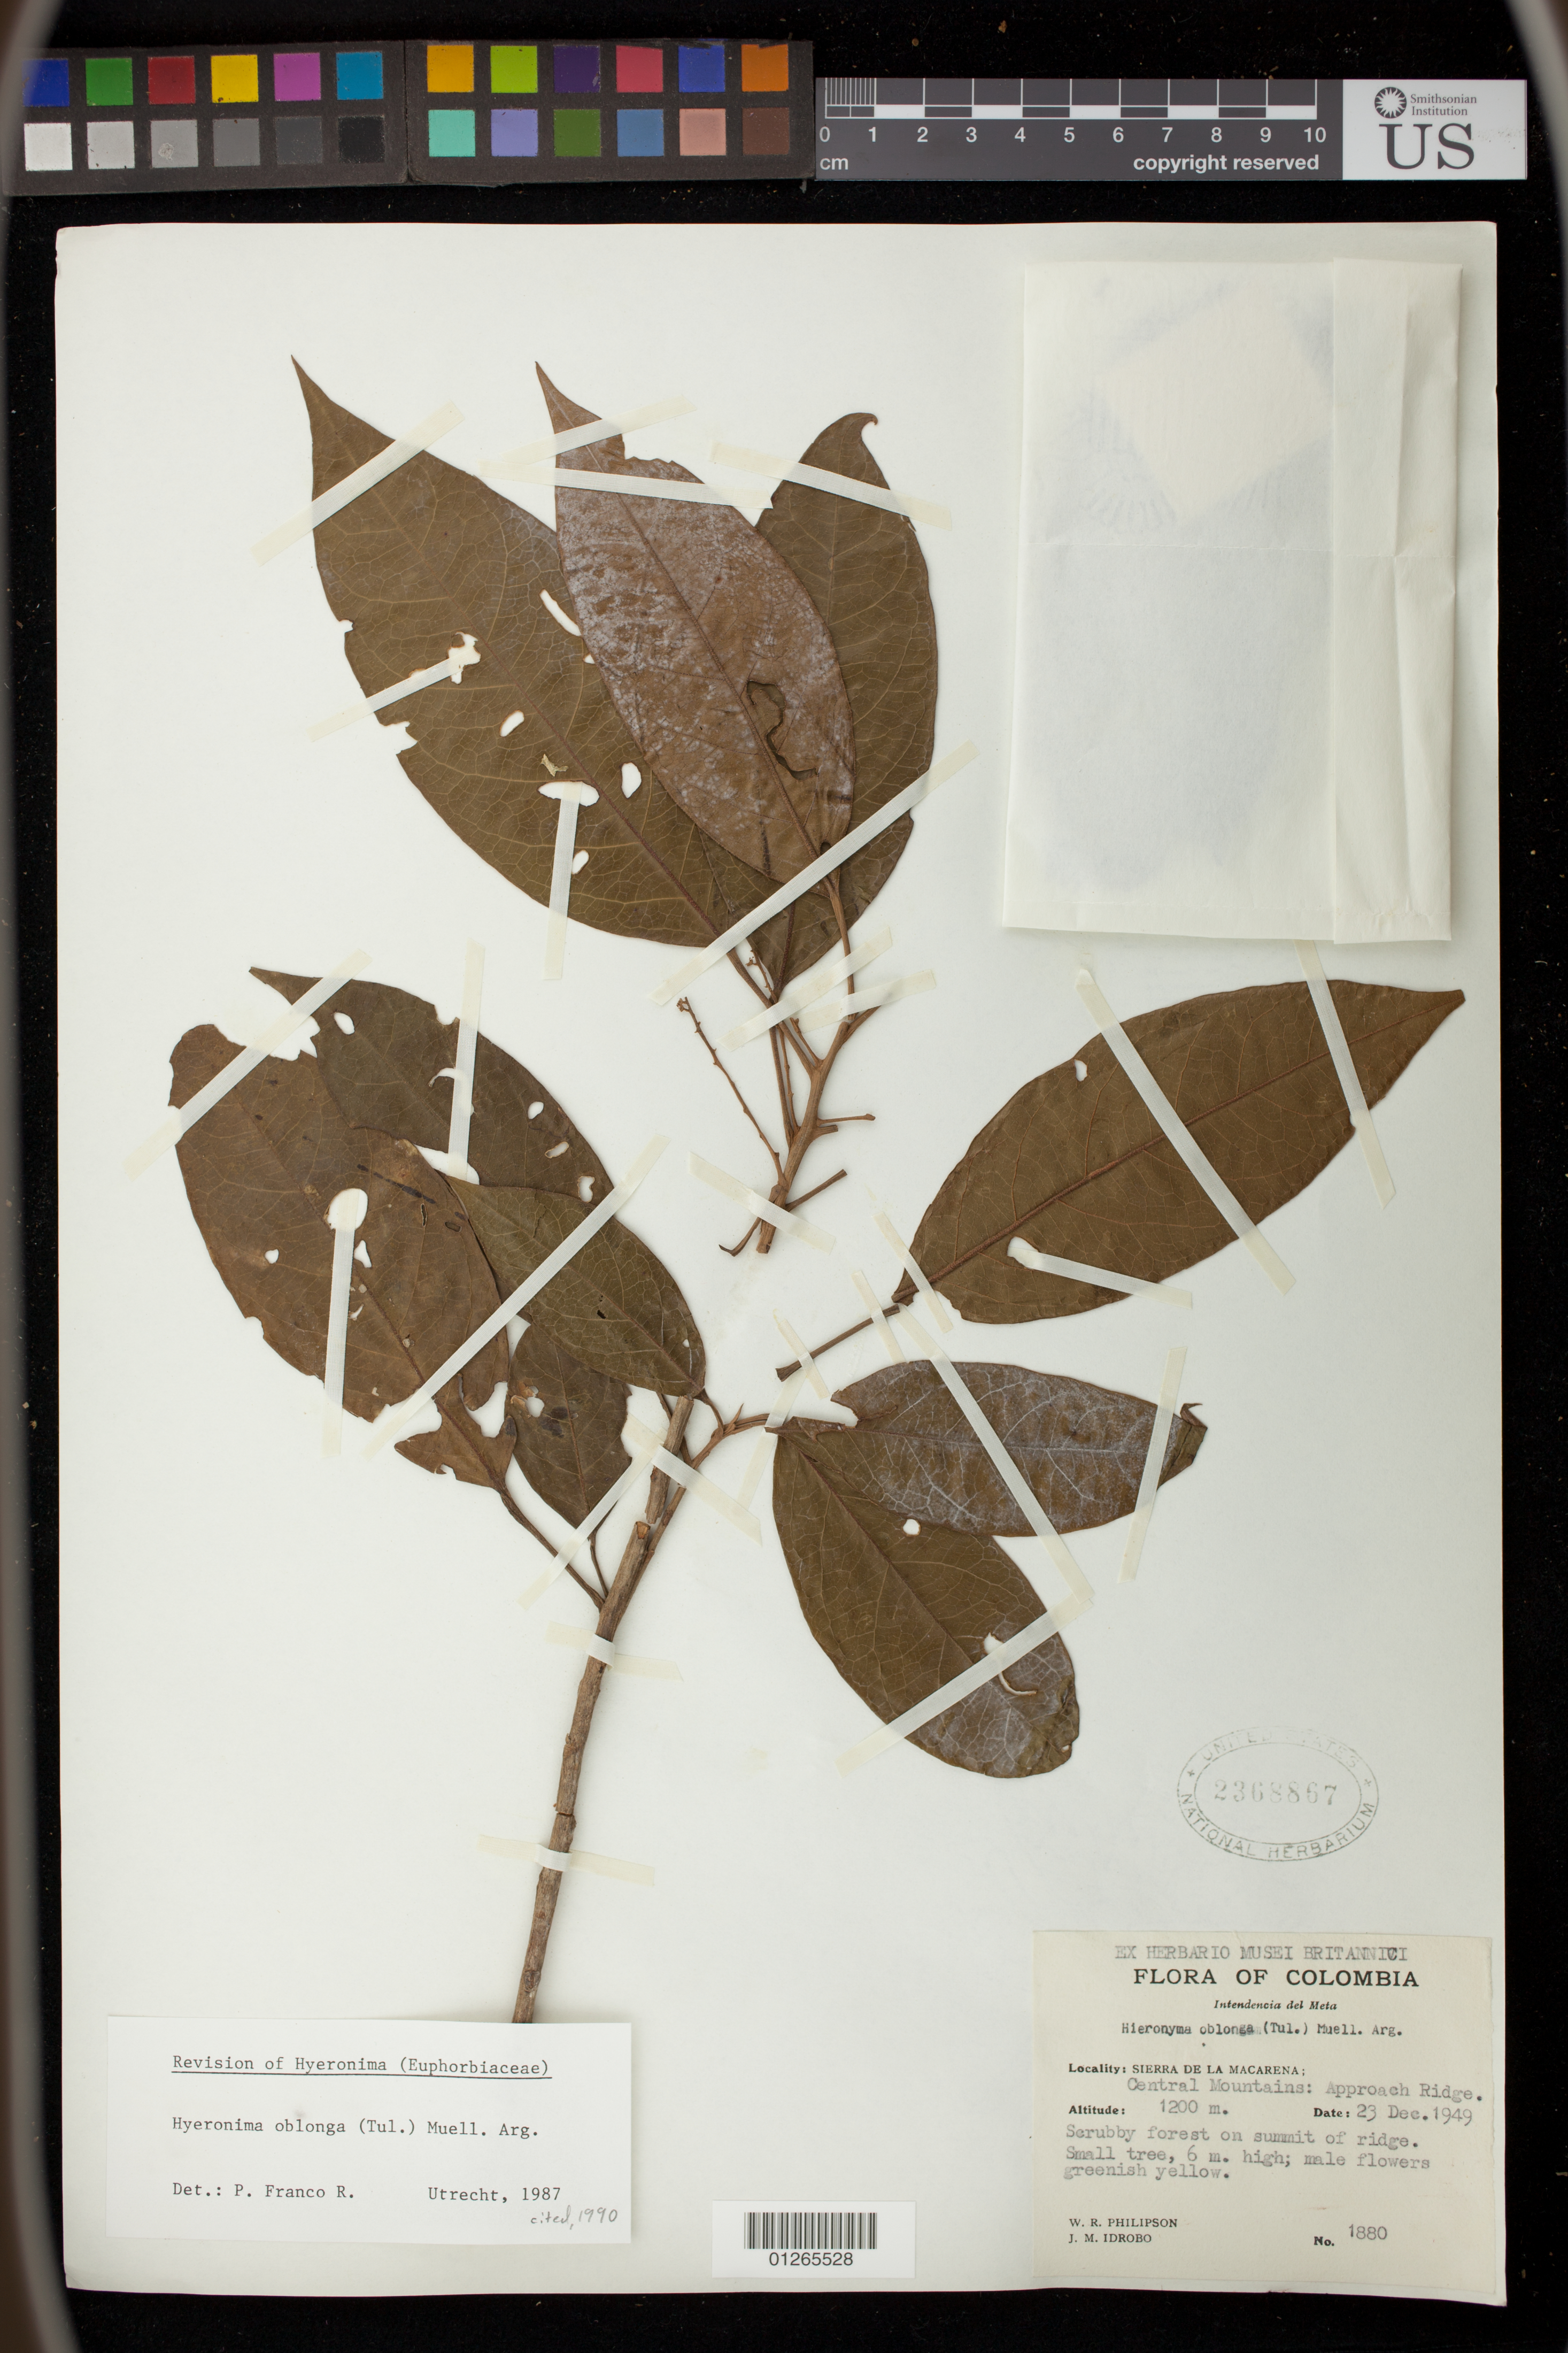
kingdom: Plantae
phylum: Tracheophyta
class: Magnoliopsida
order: Malpighiales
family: Phyllanthaceae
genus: Hieronyma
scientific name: Hieronyma oblonga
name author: (Tul.) Müll. Arg.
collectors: W. R. Philipson & J. M. Idrobo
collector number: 1880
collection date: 1949-12-23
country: Colombia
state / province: Meta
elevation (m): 1200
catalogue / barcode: US 2368867